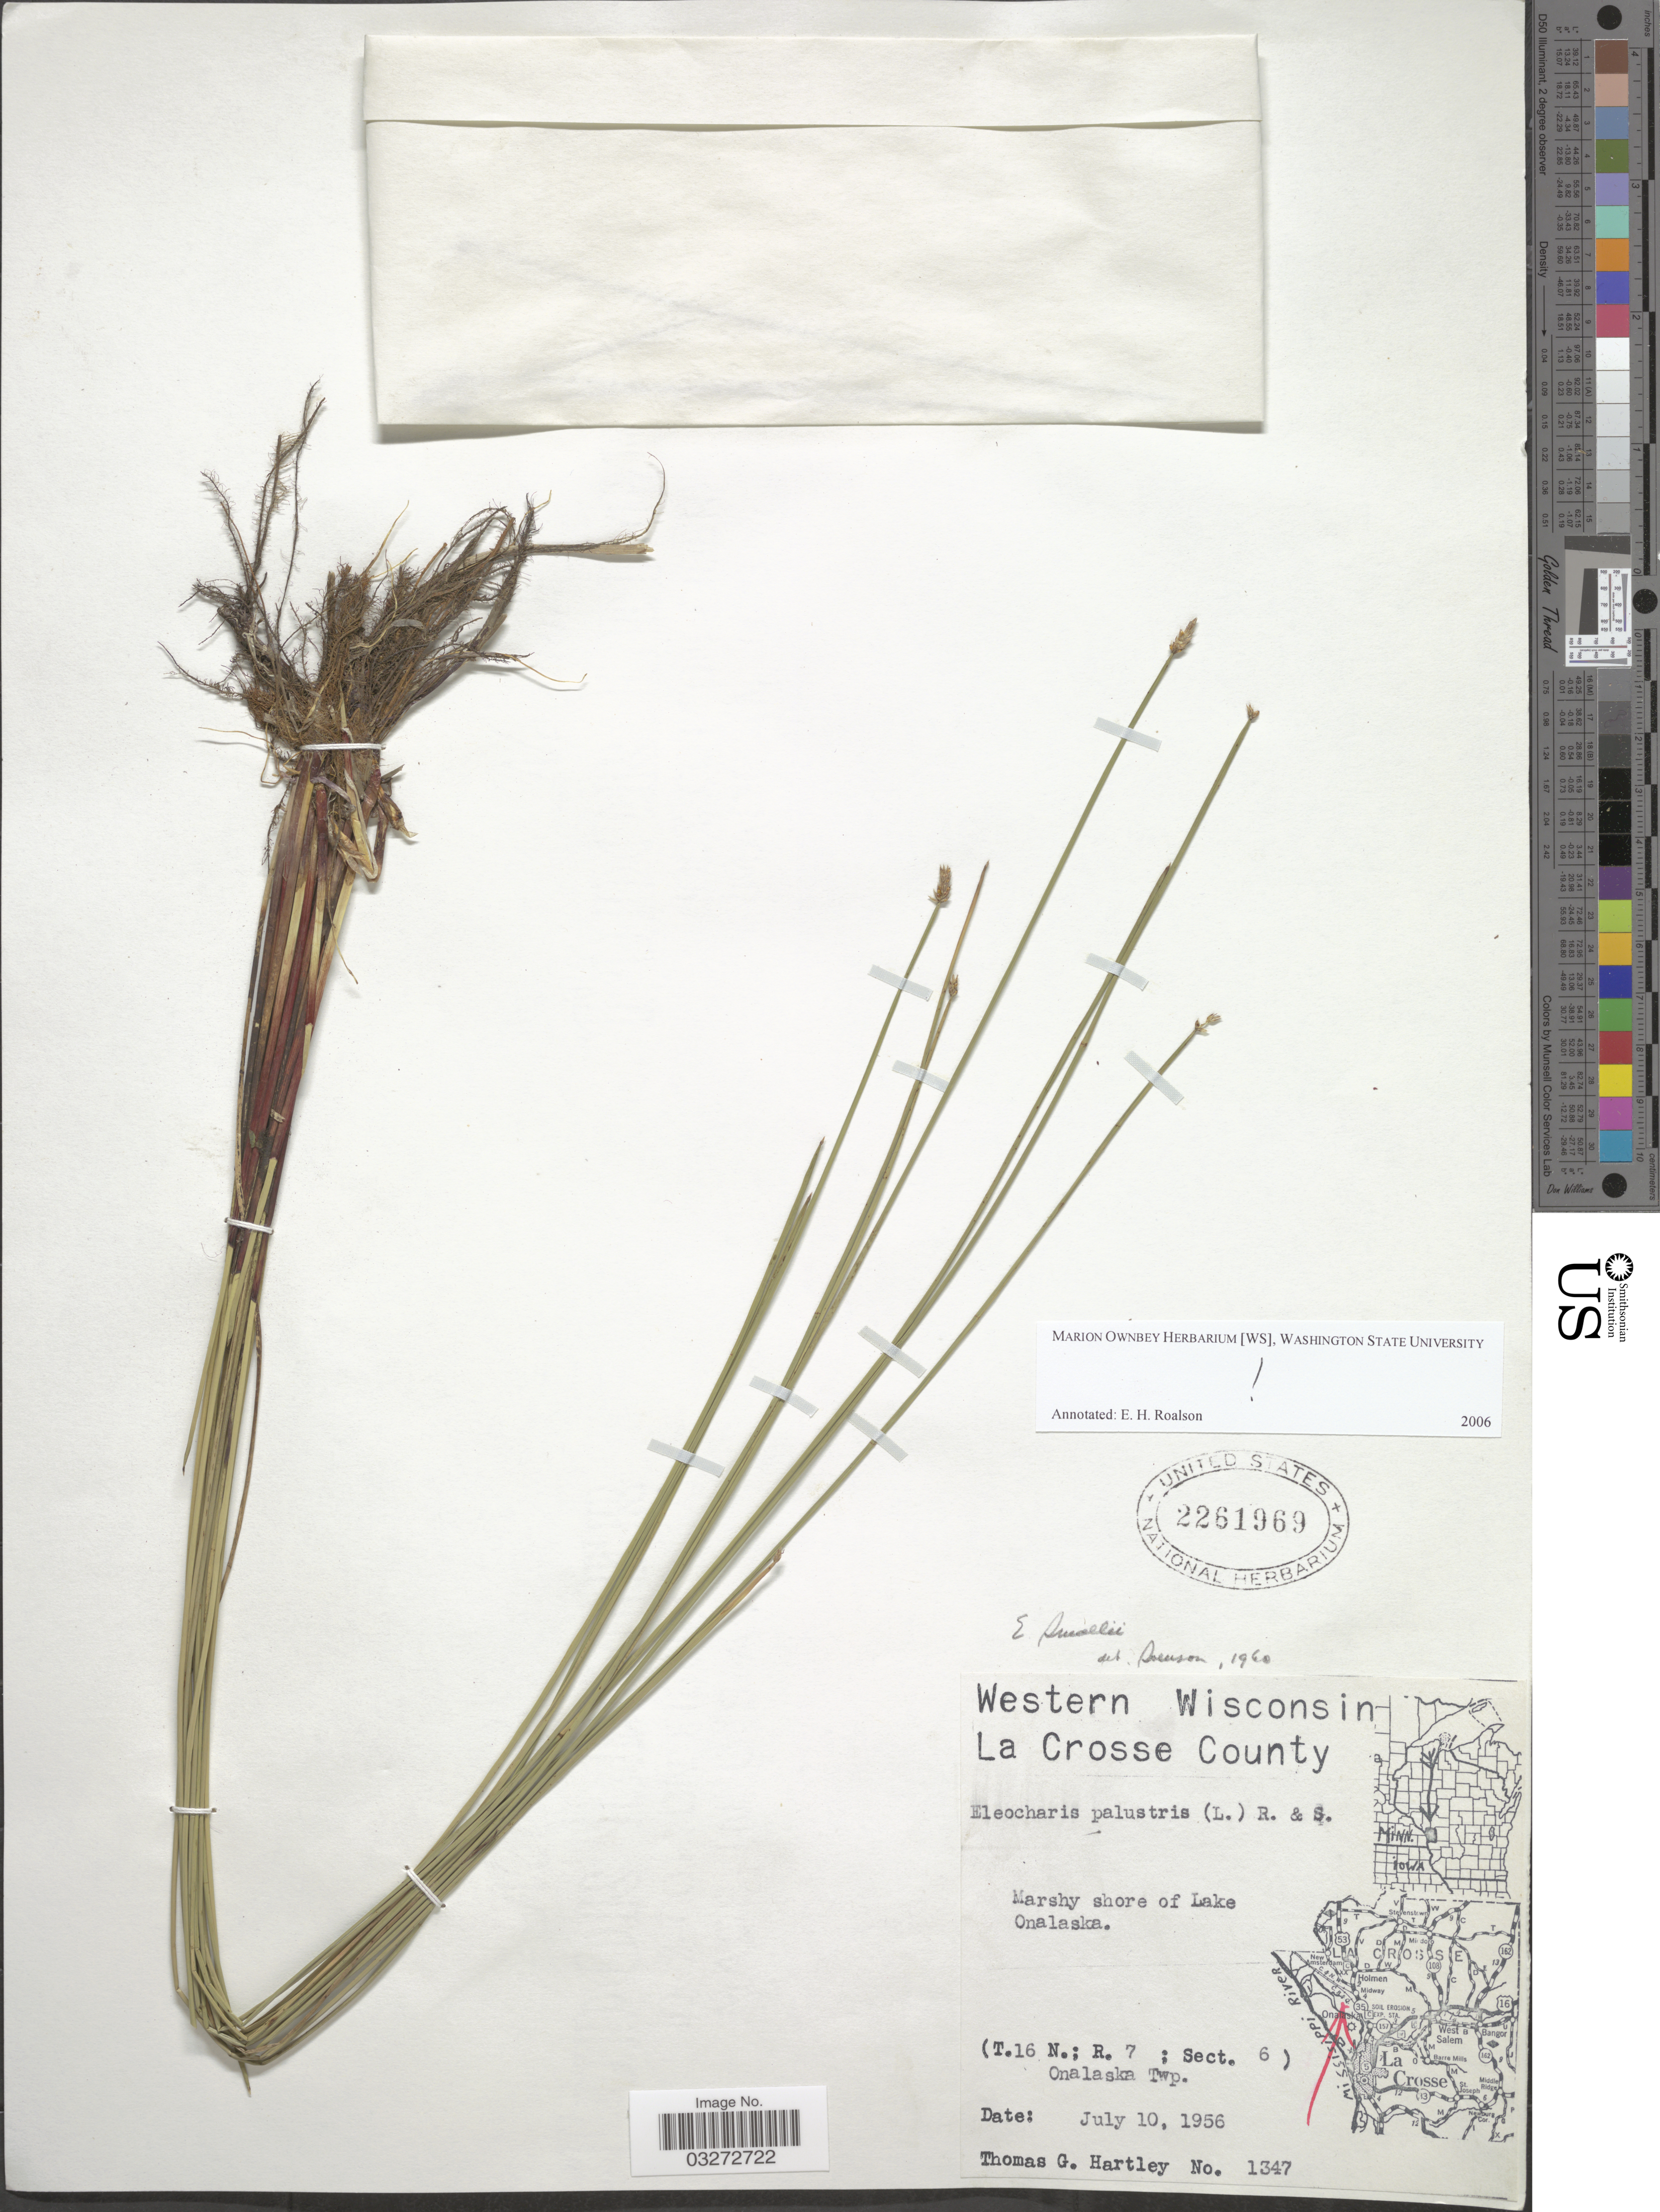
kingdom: Plantae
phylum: Tracheophyta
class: Liliopsida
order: Poales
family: Cyperaceae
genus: Eleocharis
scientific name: Eleocharis palustris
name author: (L.) Roem. & Schult.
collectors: T. G. Hartley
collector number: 1347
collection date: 1956-07-10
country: United States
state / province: Wisconsin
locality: Western Wisconsin. La Crosse County. Marshy shore of Lake Onalaska. (T.16 N.; R. 7 ; Sect. 6). Onalaska Twp.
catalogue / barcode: US 2261969